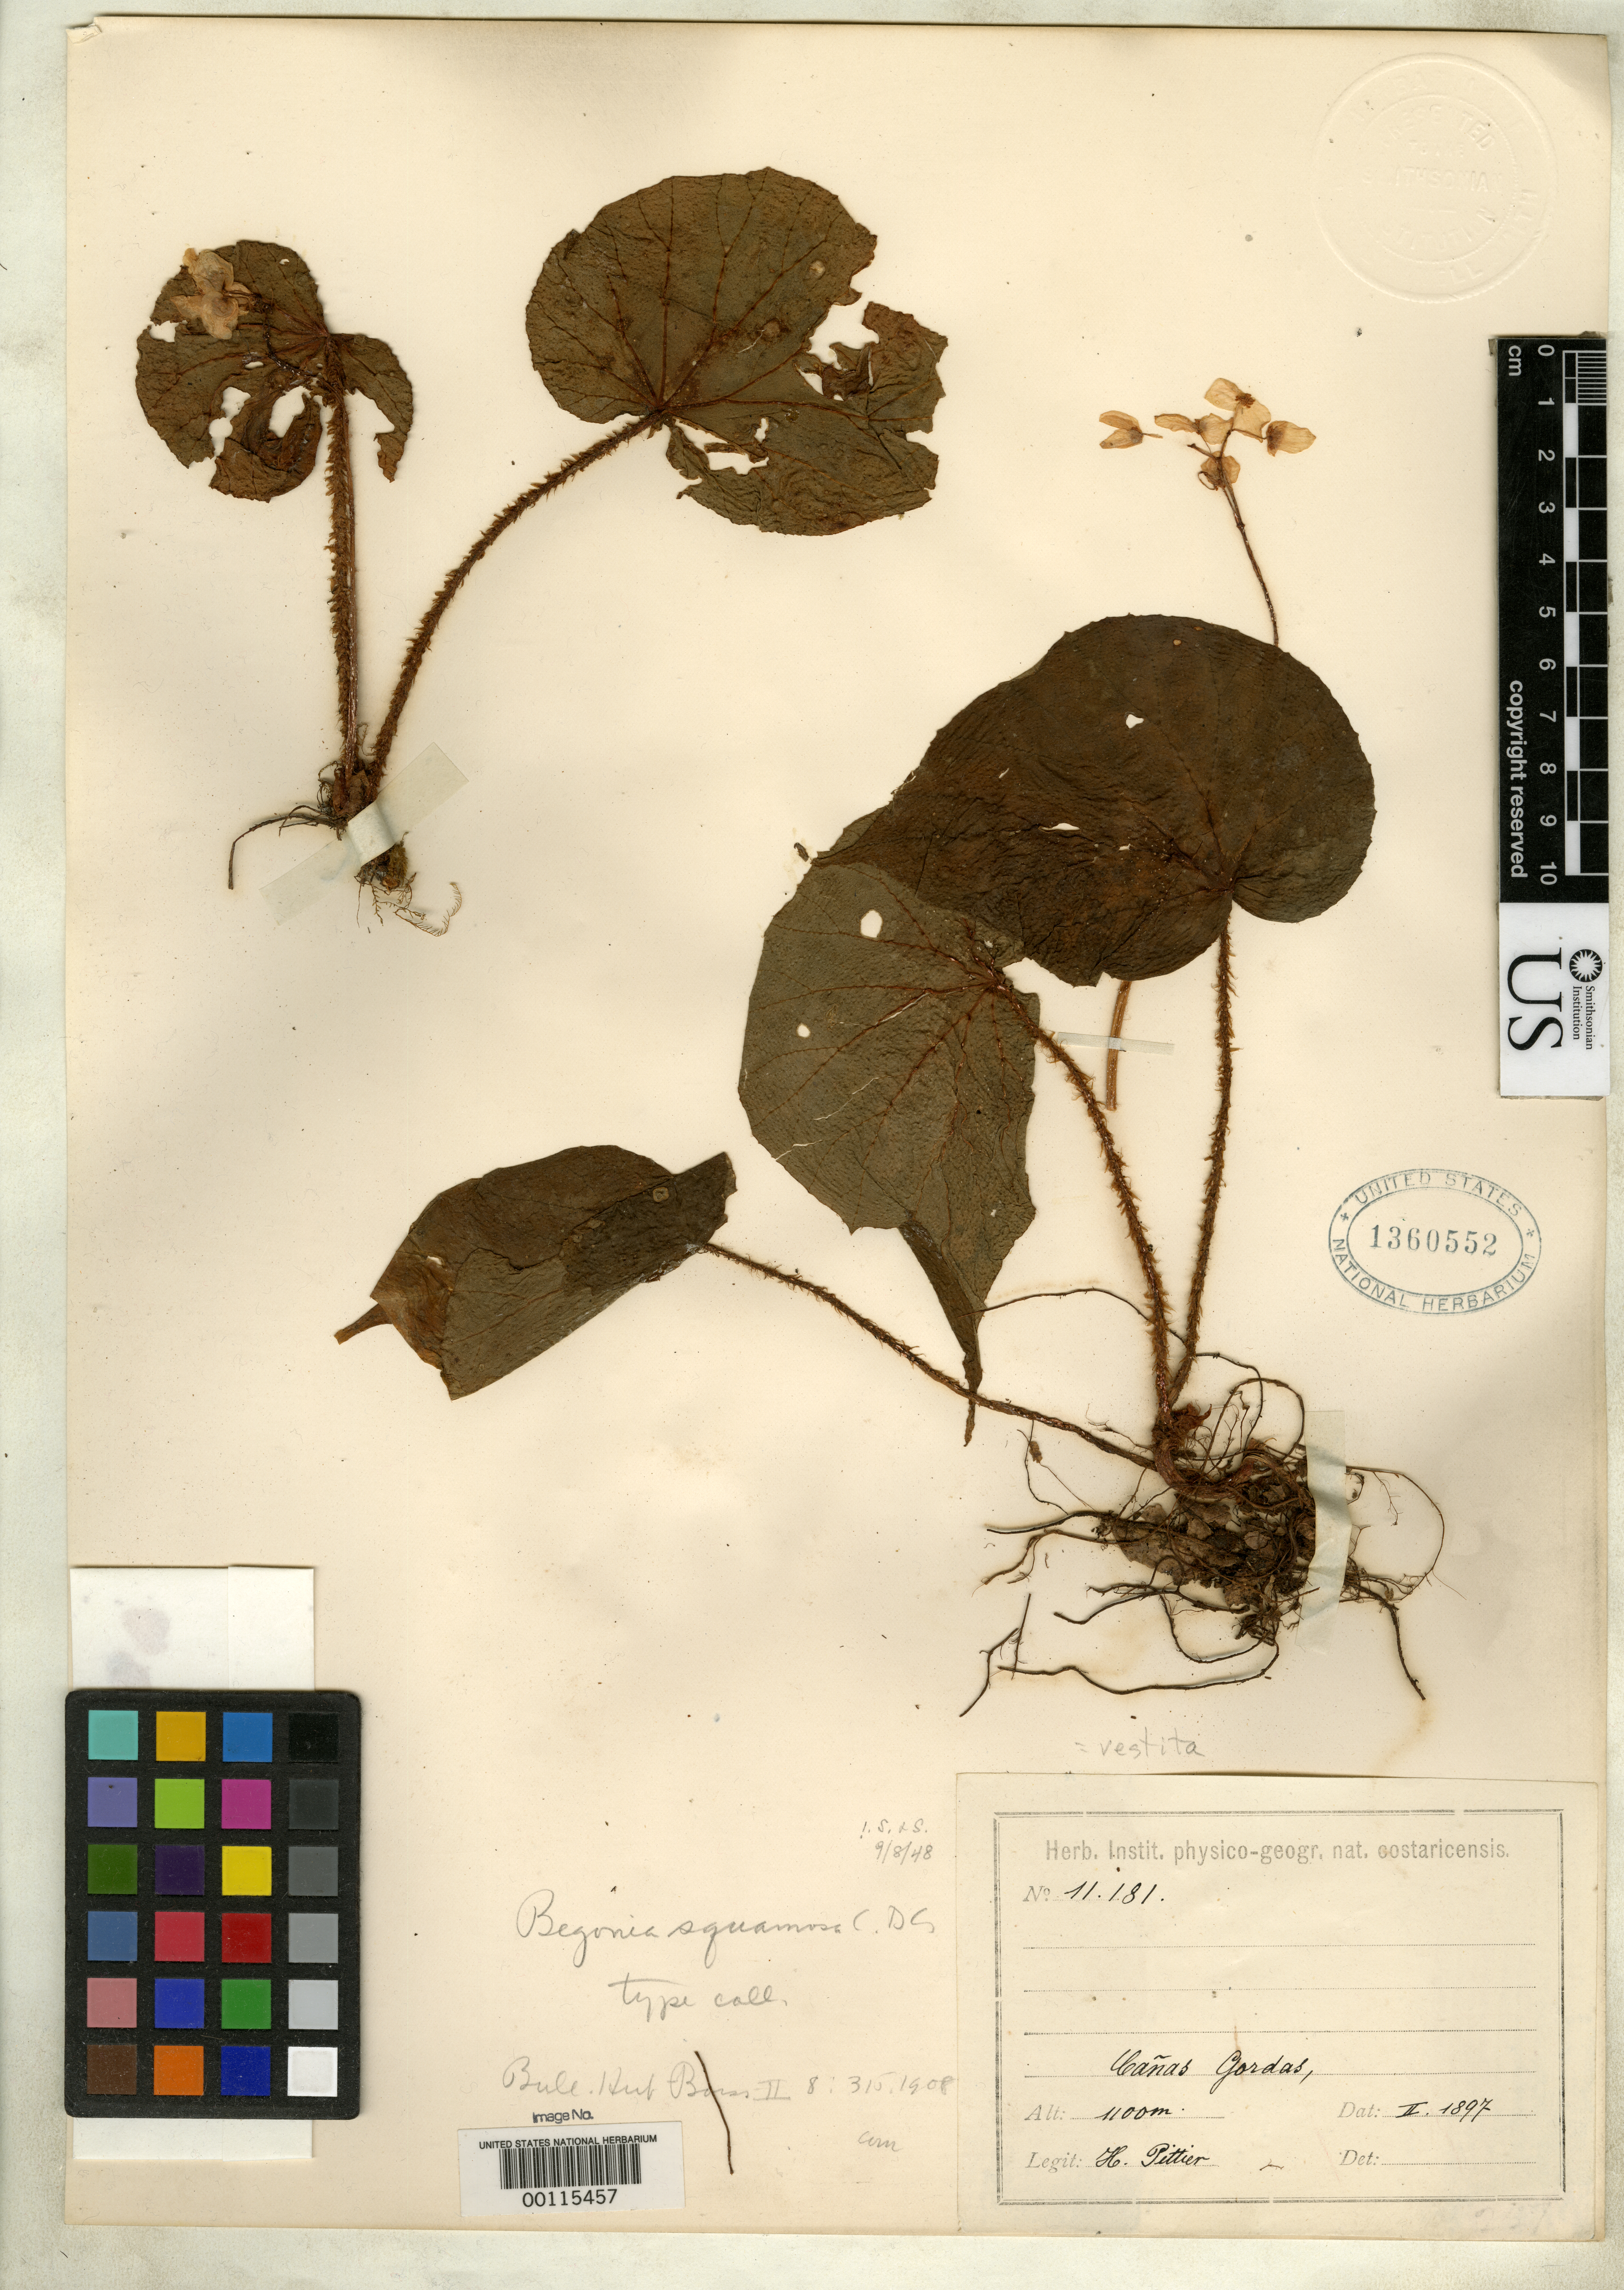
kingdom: Plantae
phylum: Tracheophyta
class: Magnoliopsida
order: Cucurbitales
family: Begoniaceae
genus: Begonia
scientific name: Begonia squamosa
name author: C. DC.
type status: Isotype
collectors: H. F. Pittier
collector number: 11181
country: Costa Rica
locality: Cañas Gordas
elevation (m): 1100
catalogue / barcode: US 1360552